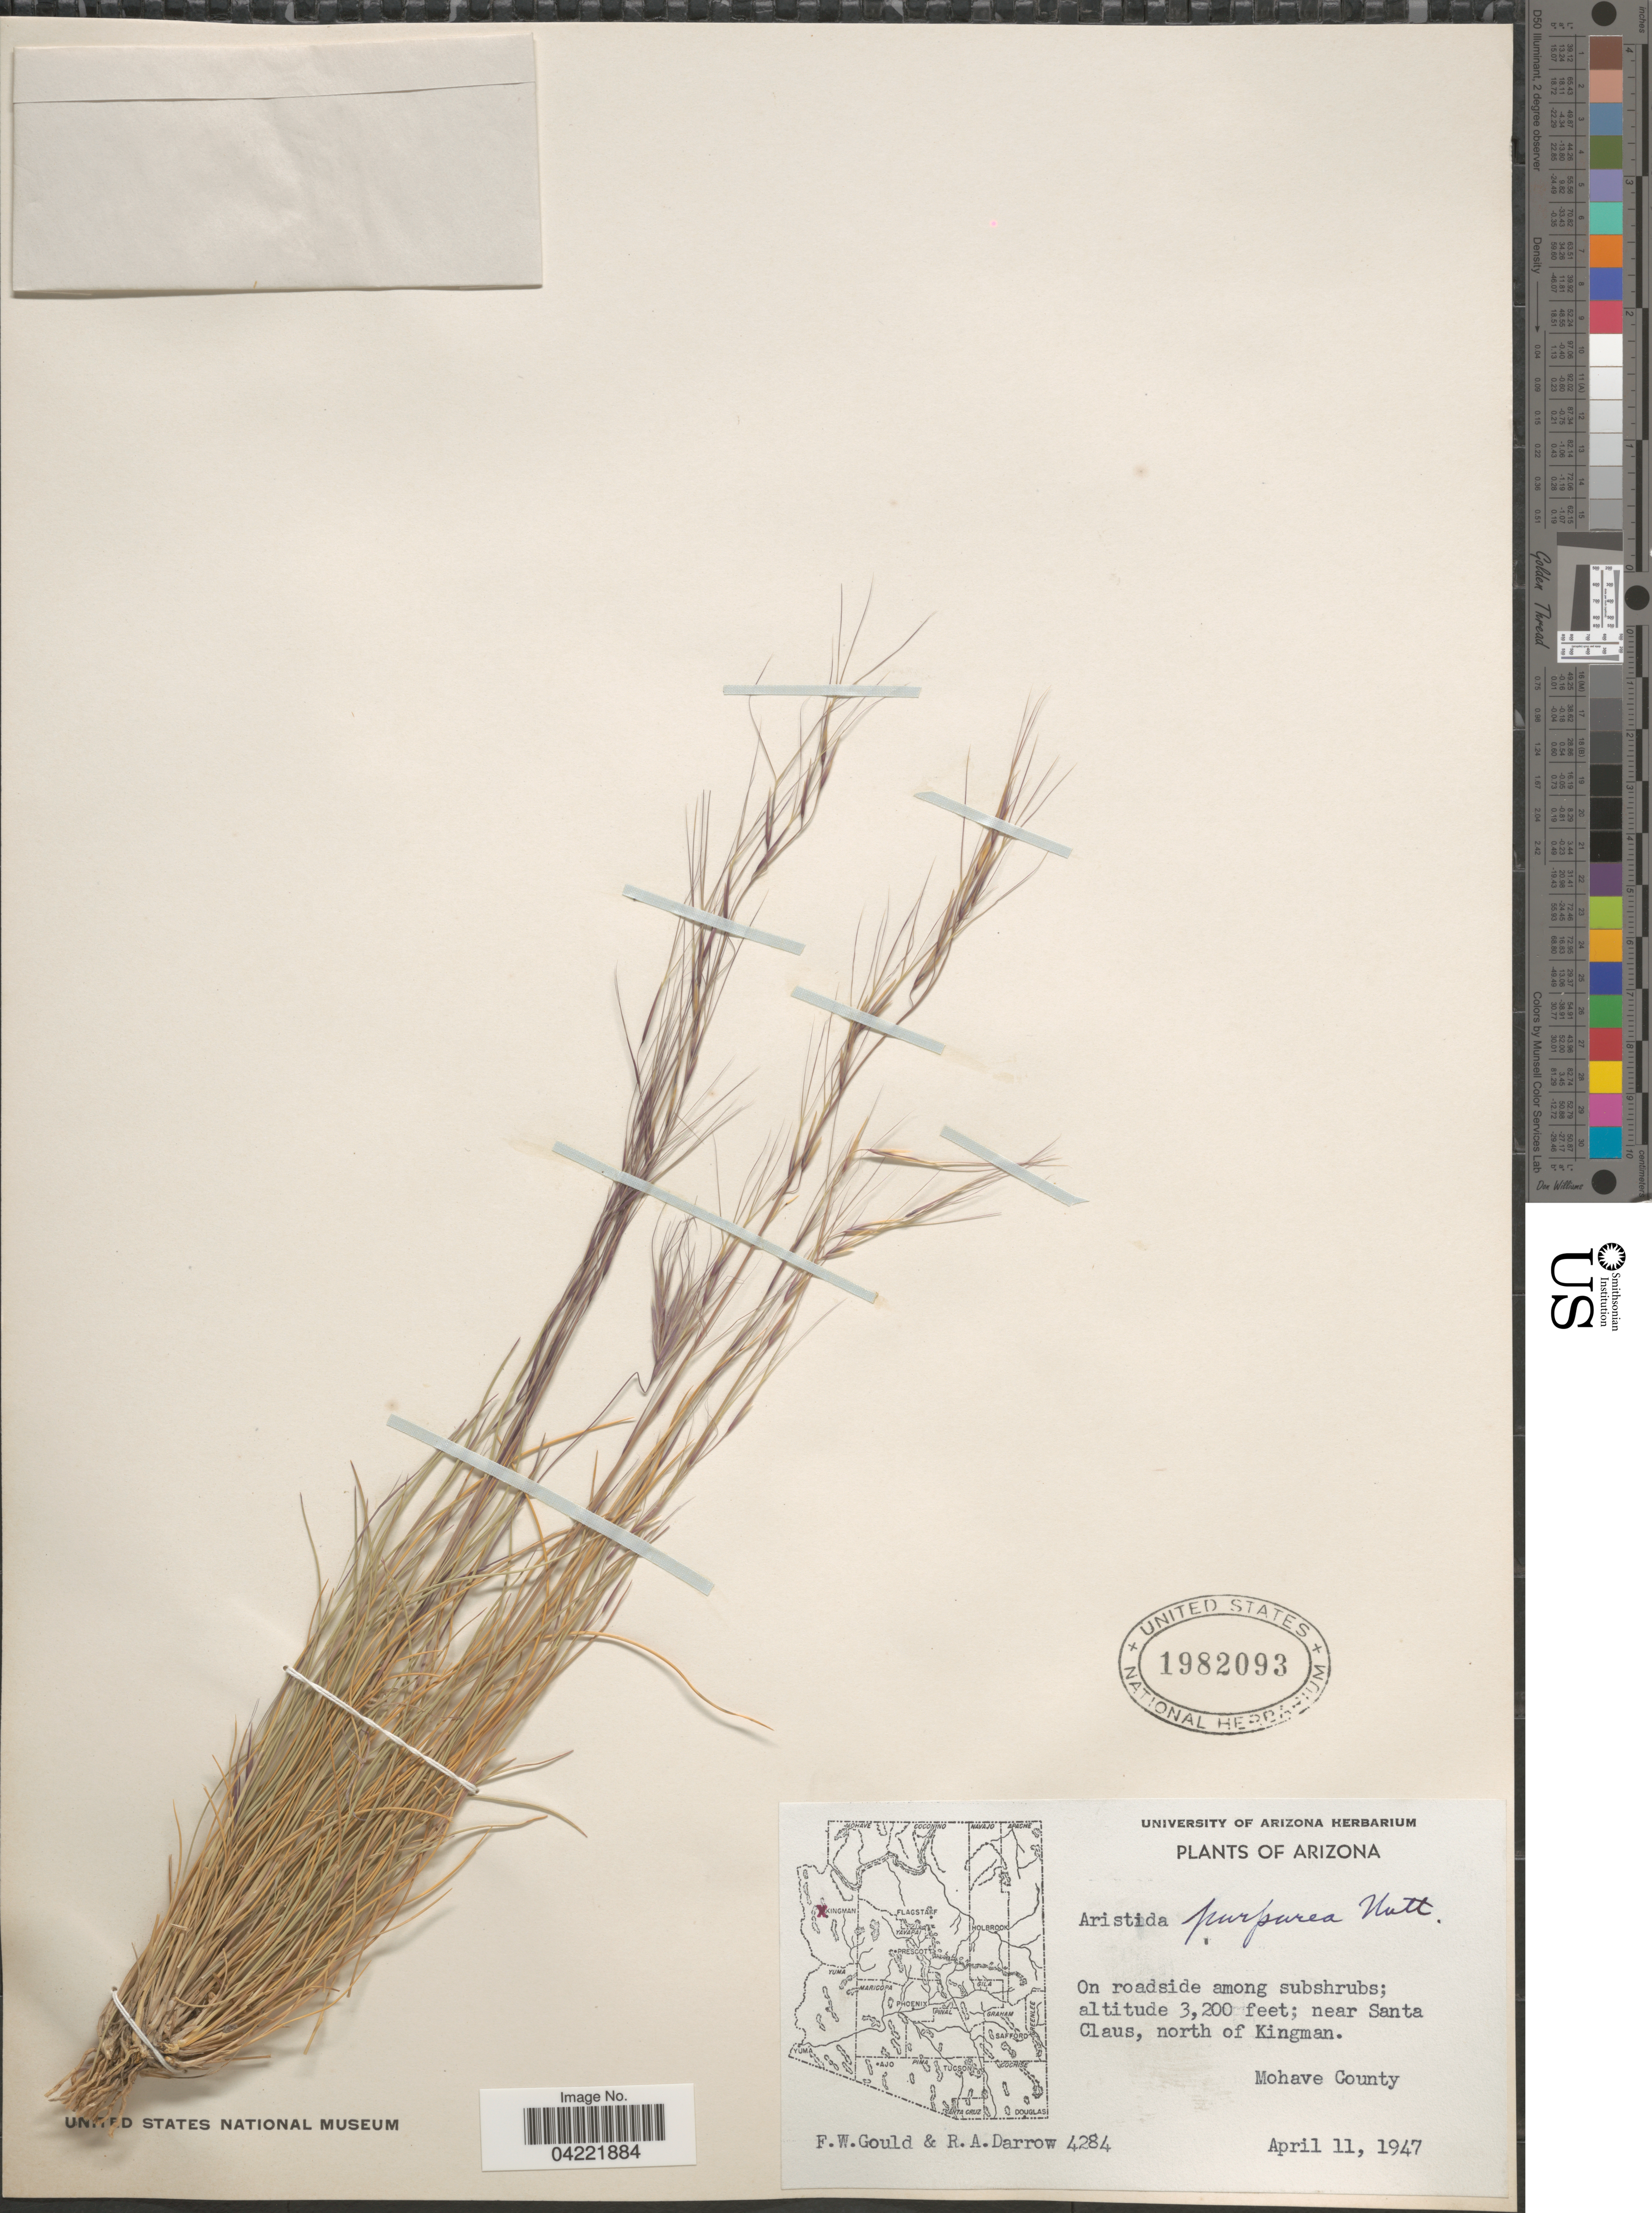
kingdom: Plantae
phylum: Tracheophyta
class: Liliopsida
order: Poales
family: Poaceae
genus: Aristida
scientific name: Aristida purpurea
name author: Nutt.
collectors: F. W. Gould & R. A. Darrow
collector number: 4284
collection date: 1947-04-11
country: United States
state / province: Arizona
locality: On roadside among subshrubs; near Santa Claus, north of Kingman. Mohave County.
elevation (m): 975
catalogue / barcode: US 1982093